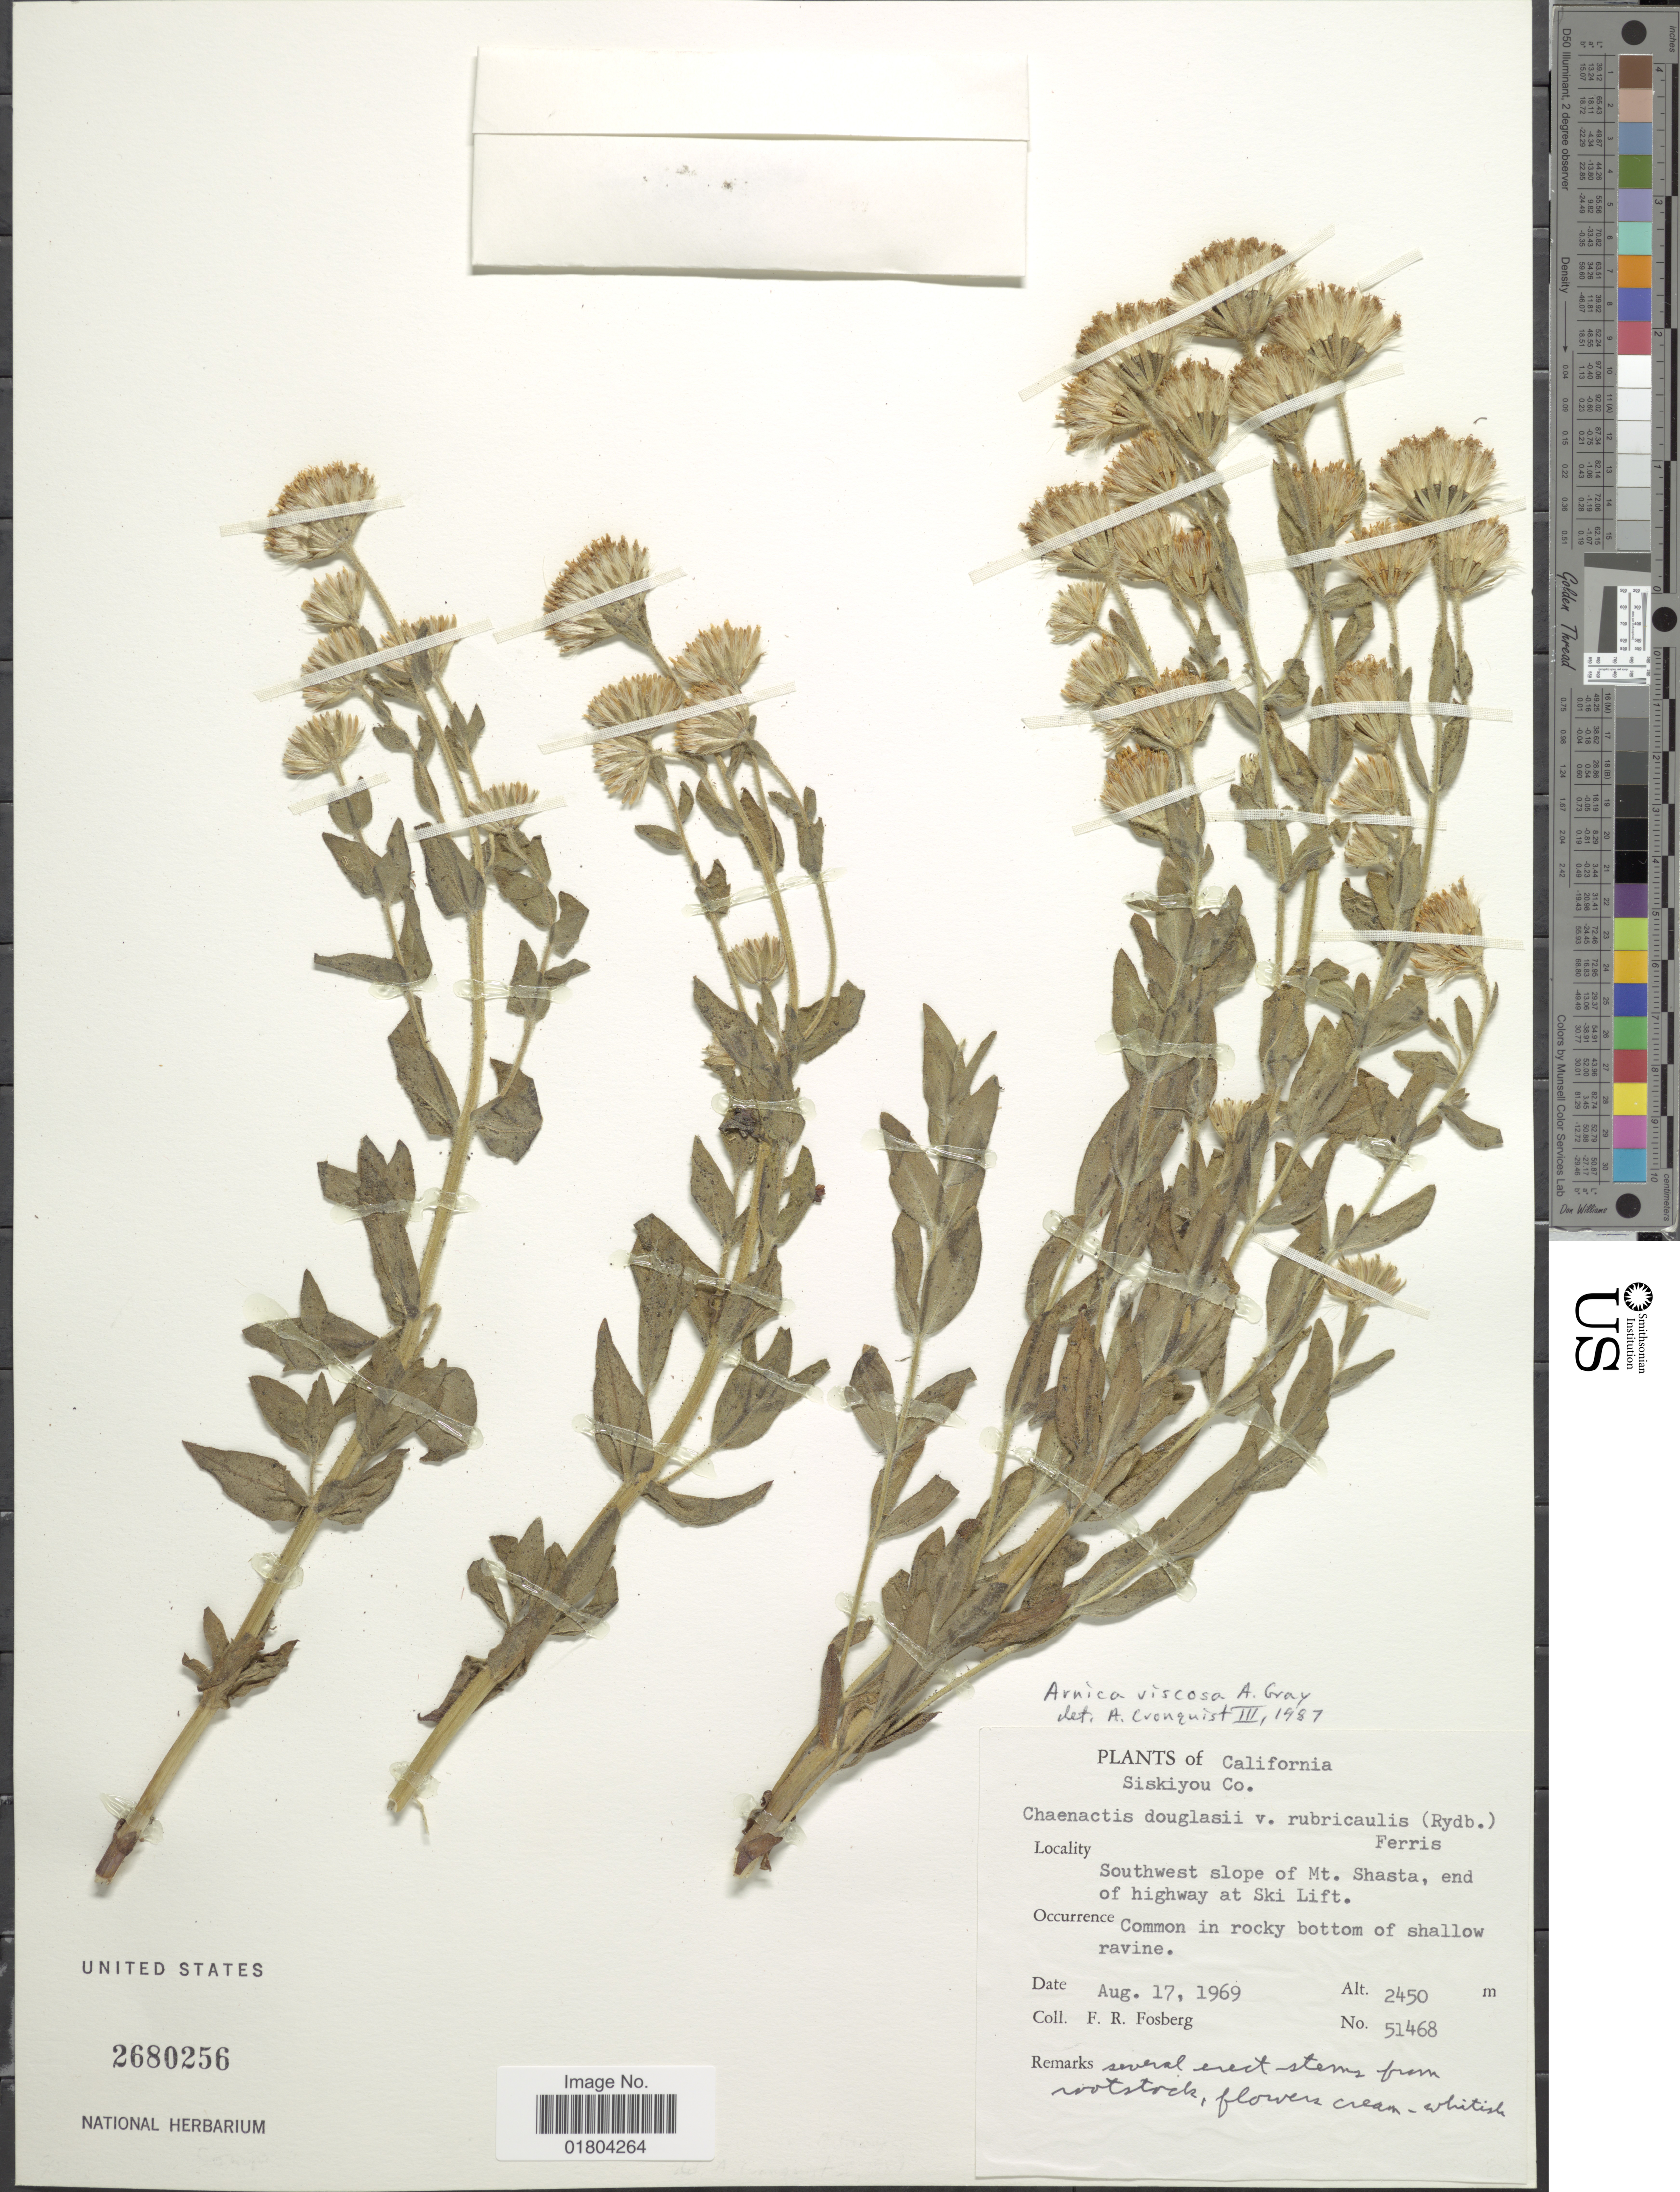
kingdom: Plantae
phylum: Tracheophyta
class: Magnoliopsida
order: Asterales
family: Asteraceae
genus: Arnica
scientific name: Arnica viscosa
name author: A. Gray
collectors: F. R. Fosberg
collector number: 51468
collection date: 1968-08-17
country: United States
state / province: California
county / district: Siskiyou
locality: Siskiyou Co, Southwest slope of Mt Shasta, end of highway at Ski Lift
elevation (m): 2450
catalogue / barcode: US 2680256